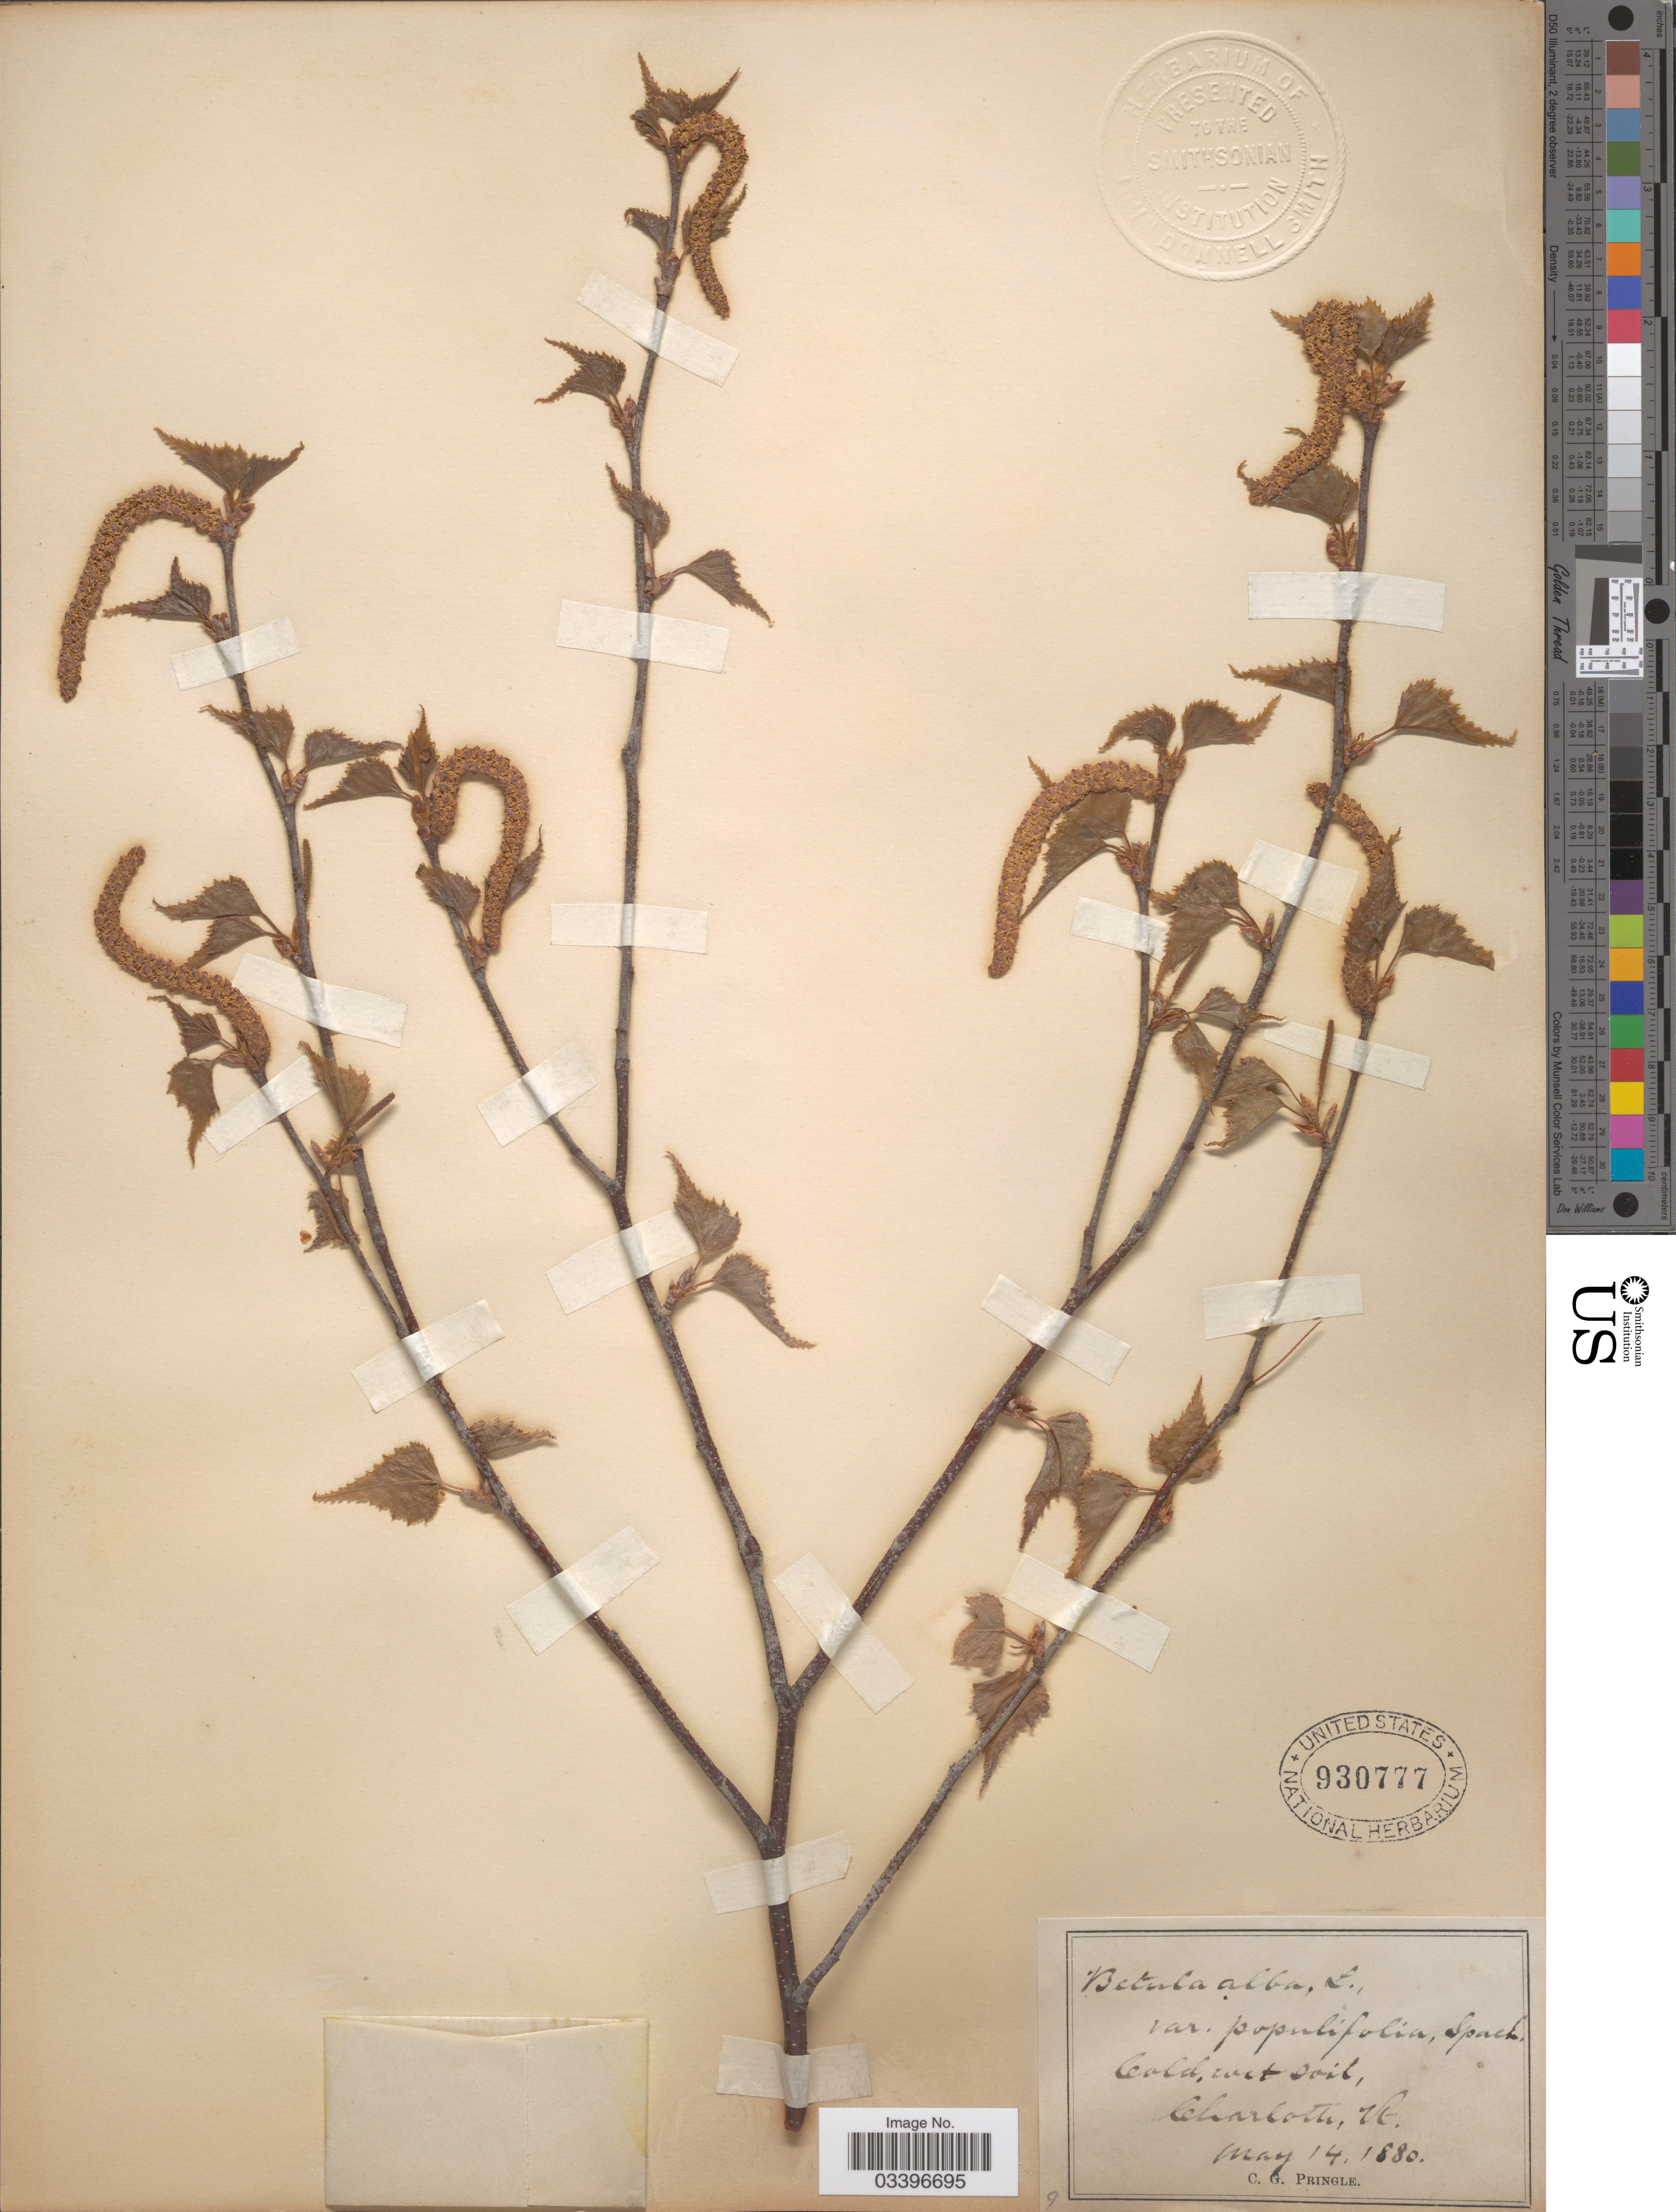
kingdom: Plantae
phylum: Tracheophyta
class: Magnoliopsida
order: Fagales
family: Betulaceae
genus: Betula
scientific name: Betula populifolia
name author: Marshall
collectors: C. G. Pringle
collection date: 1880-05-14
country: United States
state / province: Vermont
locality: Charlotte.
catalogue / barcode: US 930777